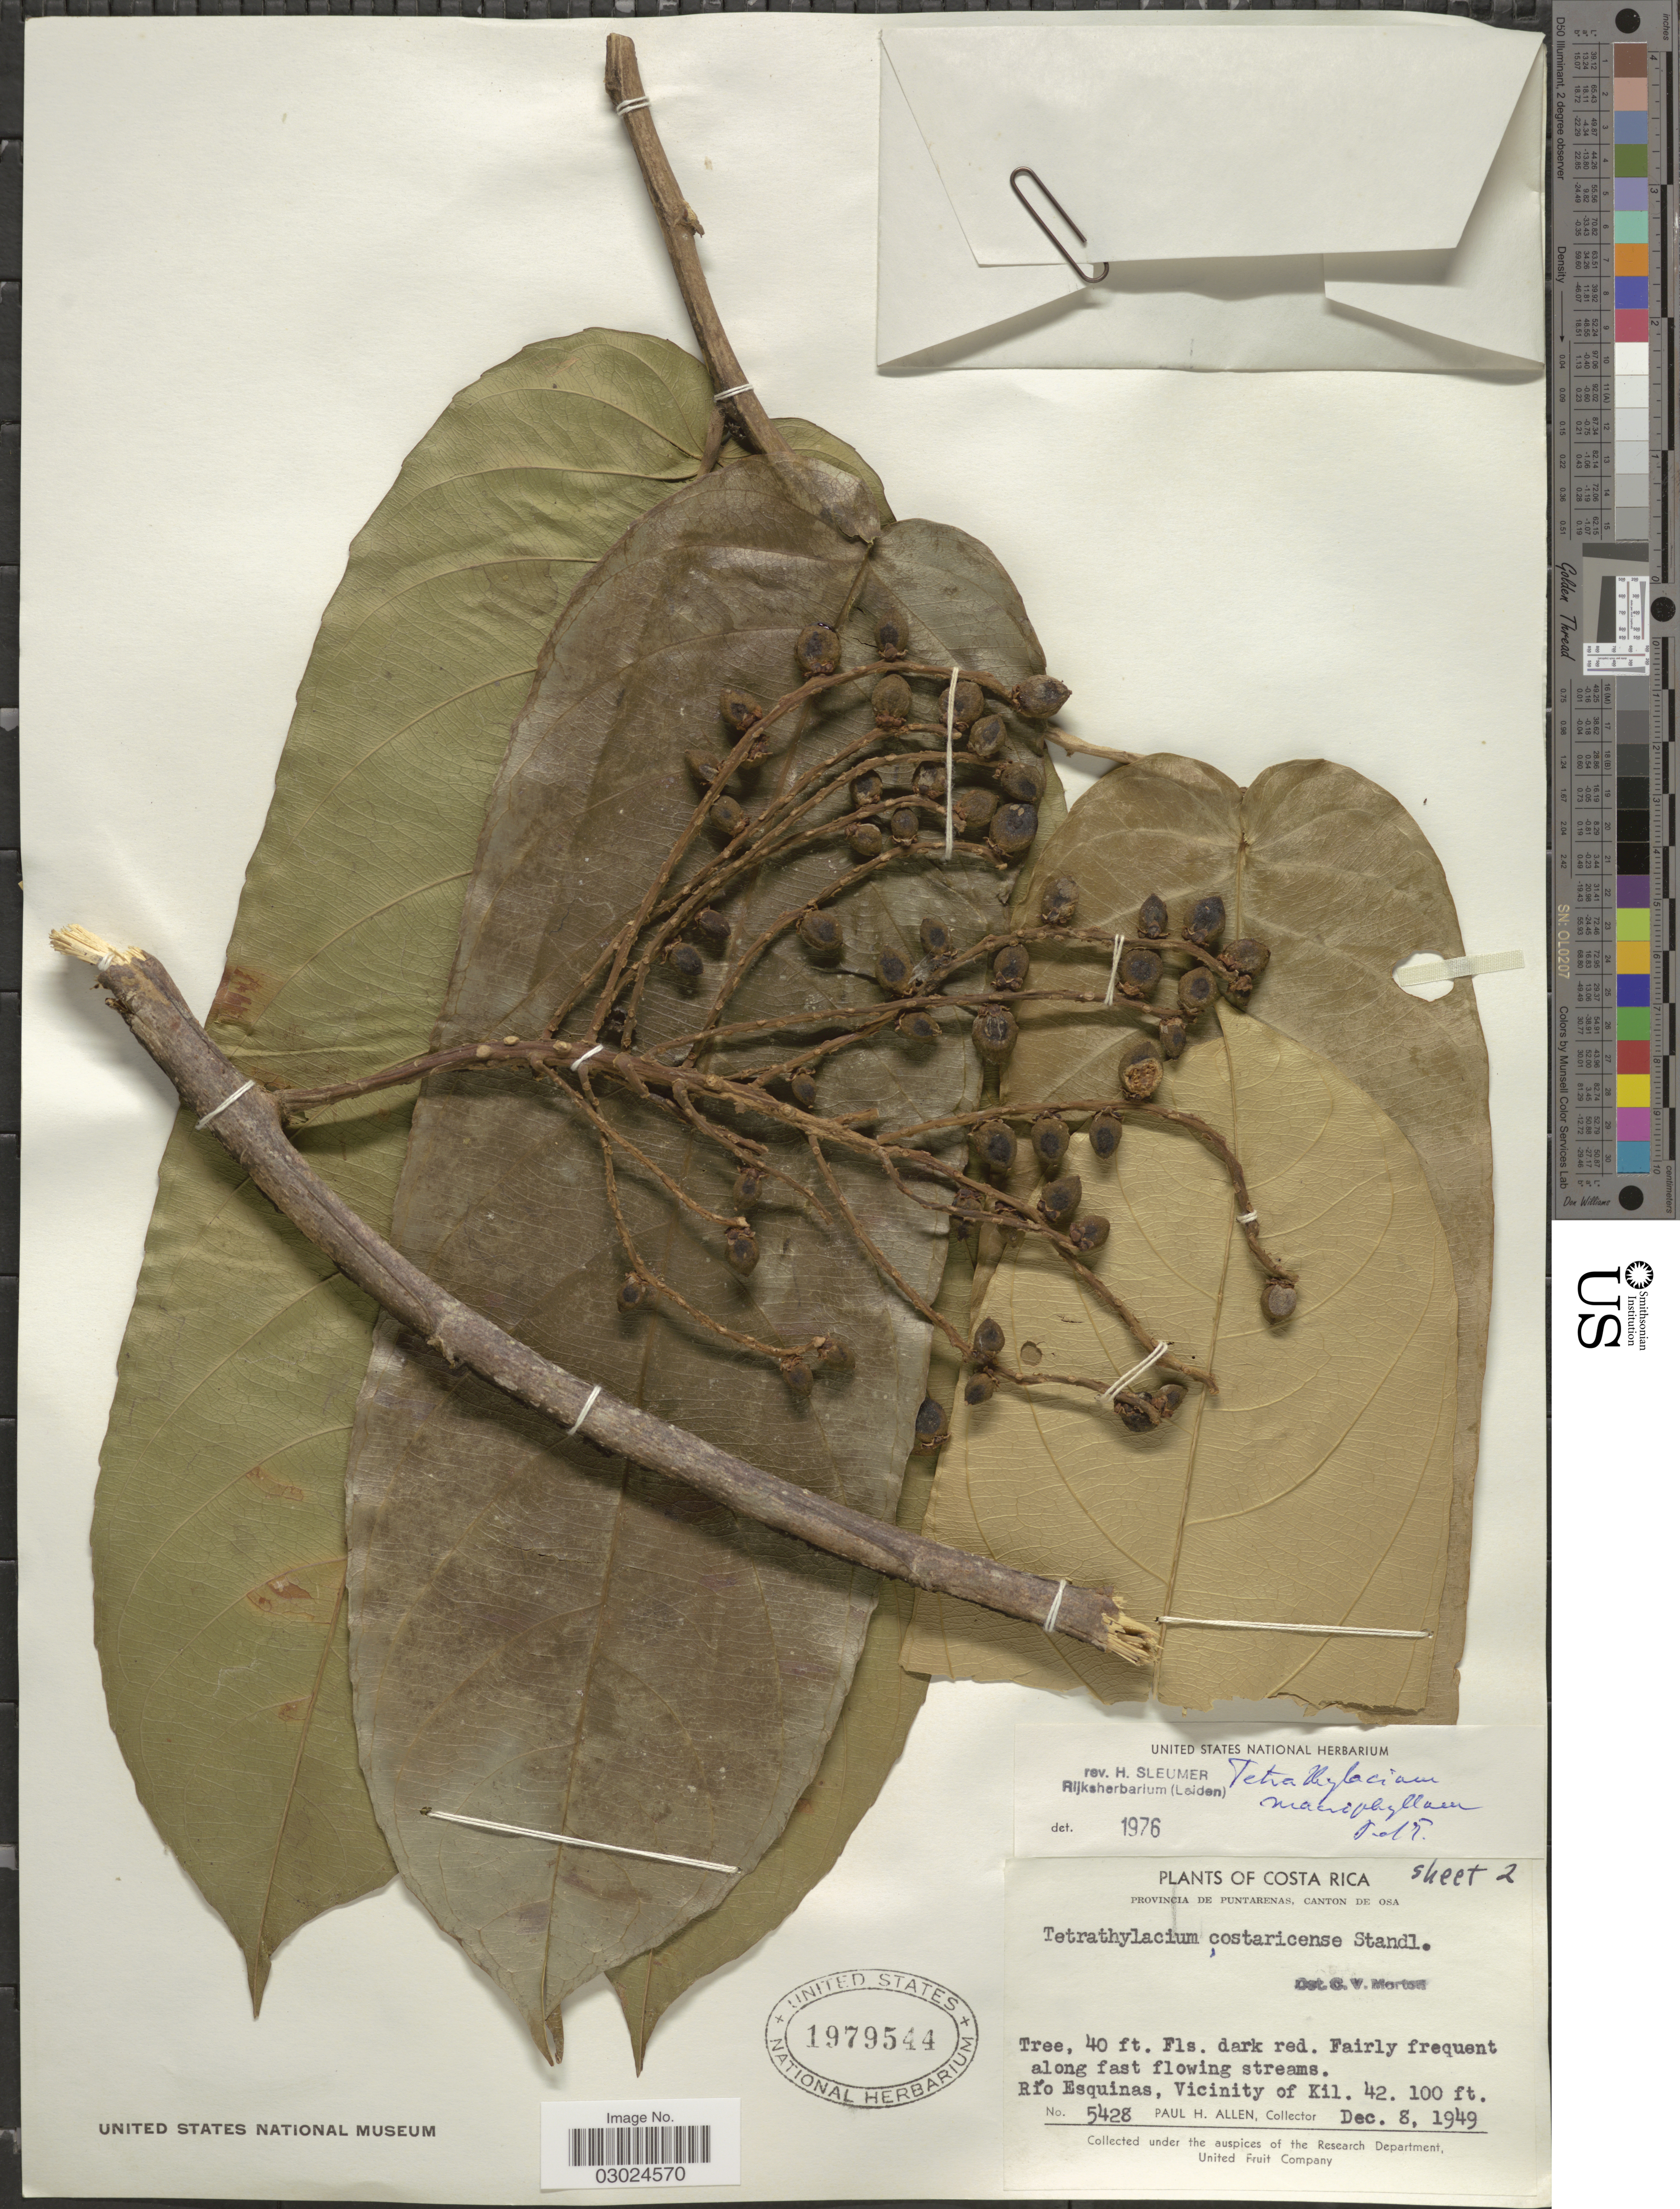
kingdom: Plantae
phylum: Tracheophyta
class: Magnoliopsida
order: Malpighiales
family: Salicaceae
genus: Tetrathylacium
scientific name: Tetrathylacium macrophyllum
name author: Poepp.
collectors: P. H. Allen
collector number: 5428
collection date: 1949-12-08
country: Costa Rica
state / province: Puntarenas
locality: Canton de Osa. Río Esquinas, Vicinity of Kil. 42.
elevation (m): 30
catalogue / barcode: US 1979544